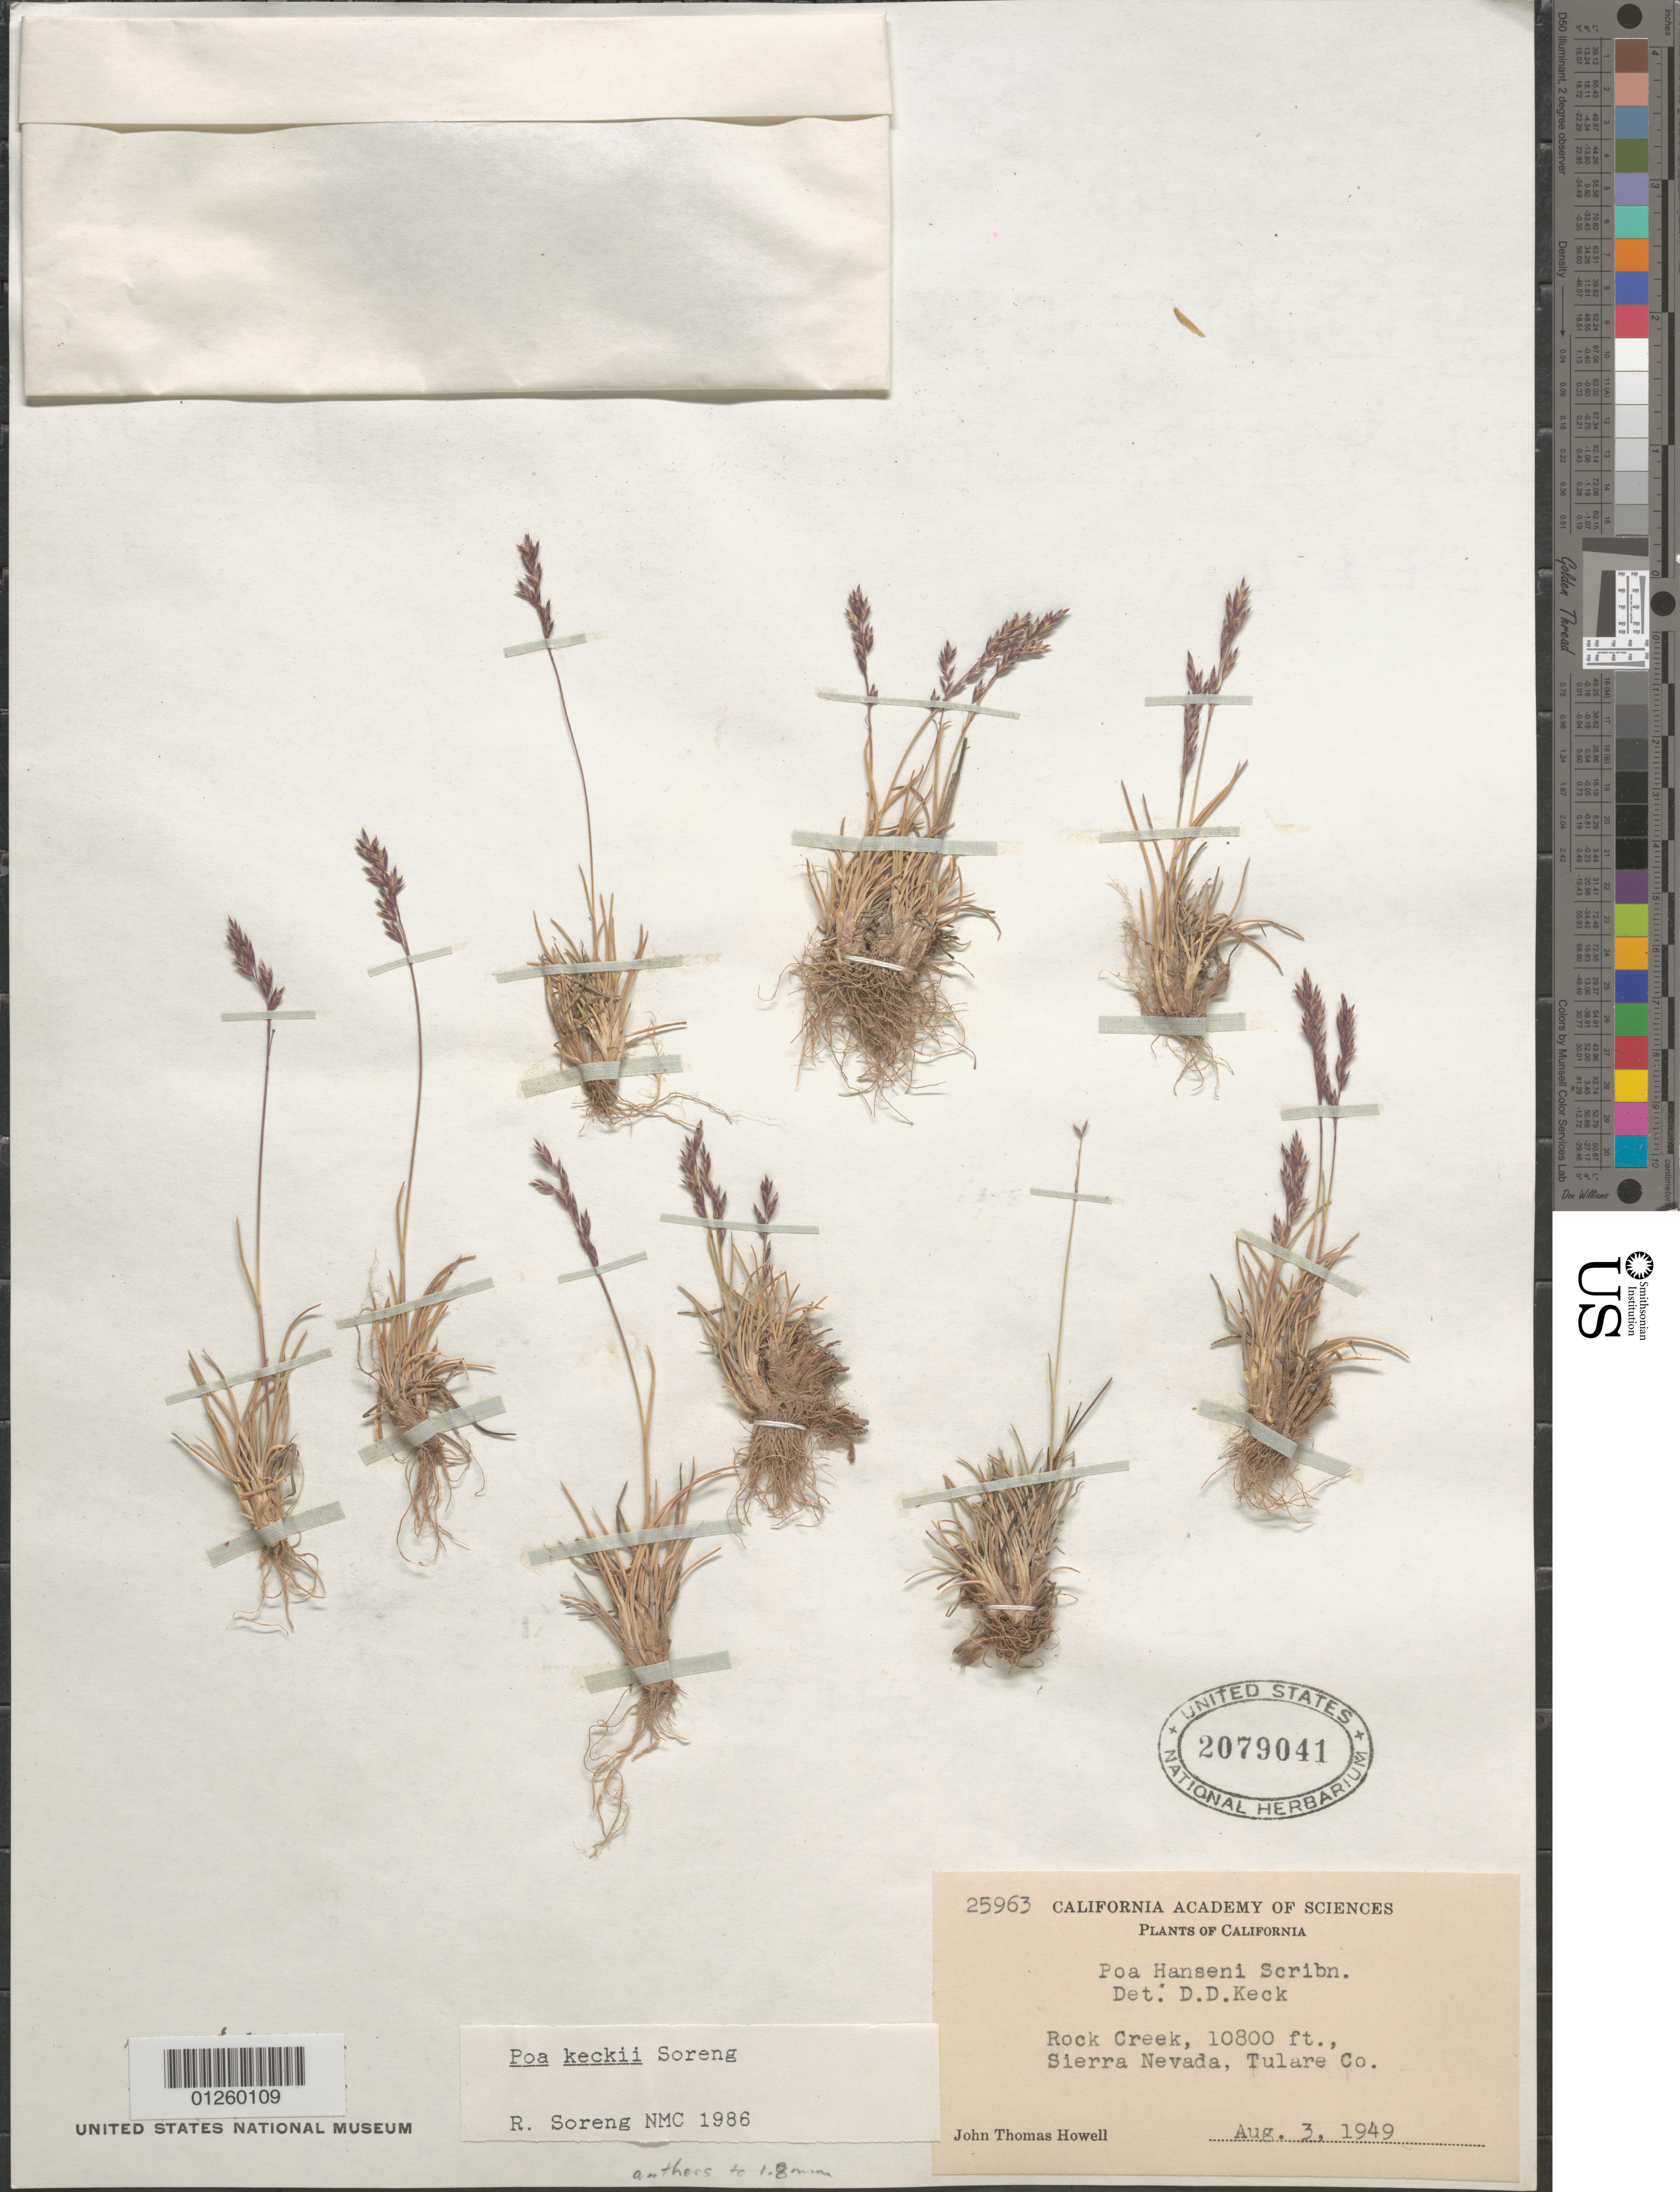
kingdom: Plantae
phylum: Tracheophyta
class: Liliopsida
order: Poales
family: Poaceae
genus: Poa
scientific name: Poa keckii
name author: Soreng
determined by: Soreng, Robert J., Research Associate (BOT), Smithsonian Institution - National Museum of Natural History (UNITED STATES)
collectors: J. T. Howell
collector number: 25963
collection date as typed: Aug. 3, 1949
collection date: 1949-08-03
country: United States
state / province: California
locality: Rock Creek, Sierra Nevada.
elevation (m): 3292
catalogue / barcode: US 2079041